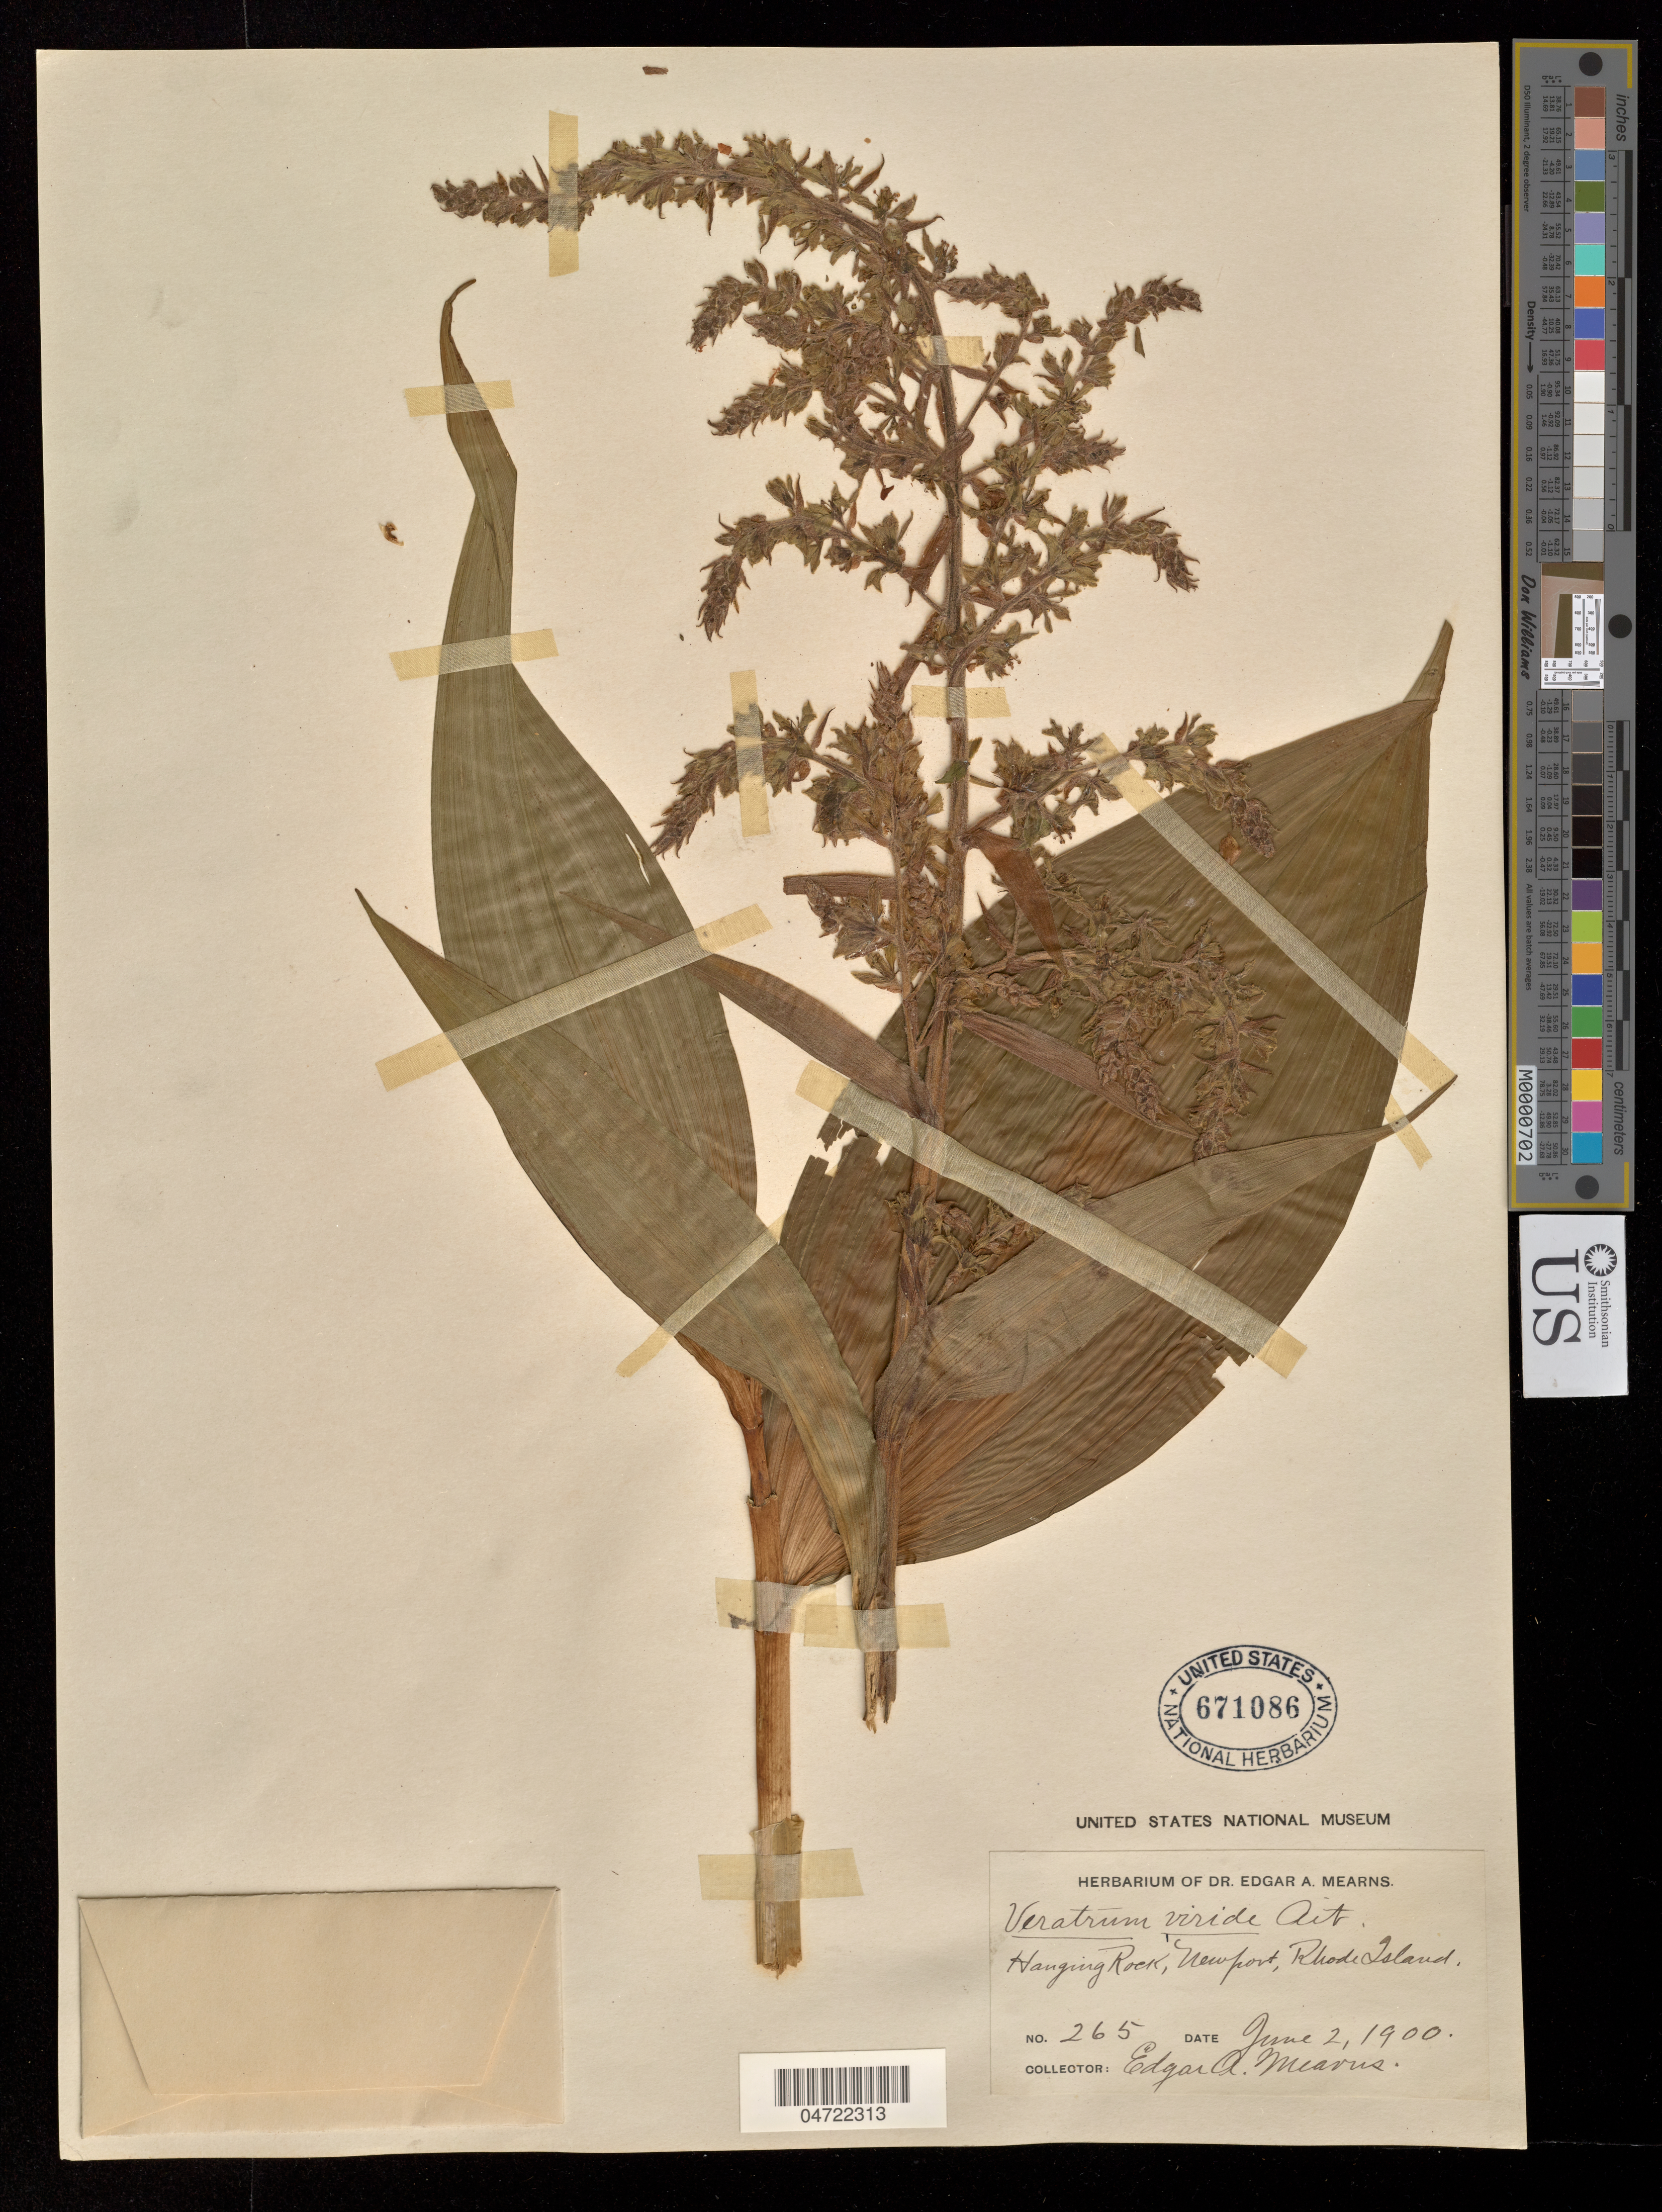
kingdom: Plantae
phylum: Tracheophyta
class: Liliopsida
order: Liliales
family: Melanthiaceae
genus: Veratrum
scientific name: Veratrum viride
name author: Aiton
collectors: E. A. Mearns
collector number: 265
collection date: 1900-06-02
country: United States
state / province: Rhode Island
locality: Hanging Rock, Newport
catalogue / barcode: US 671086